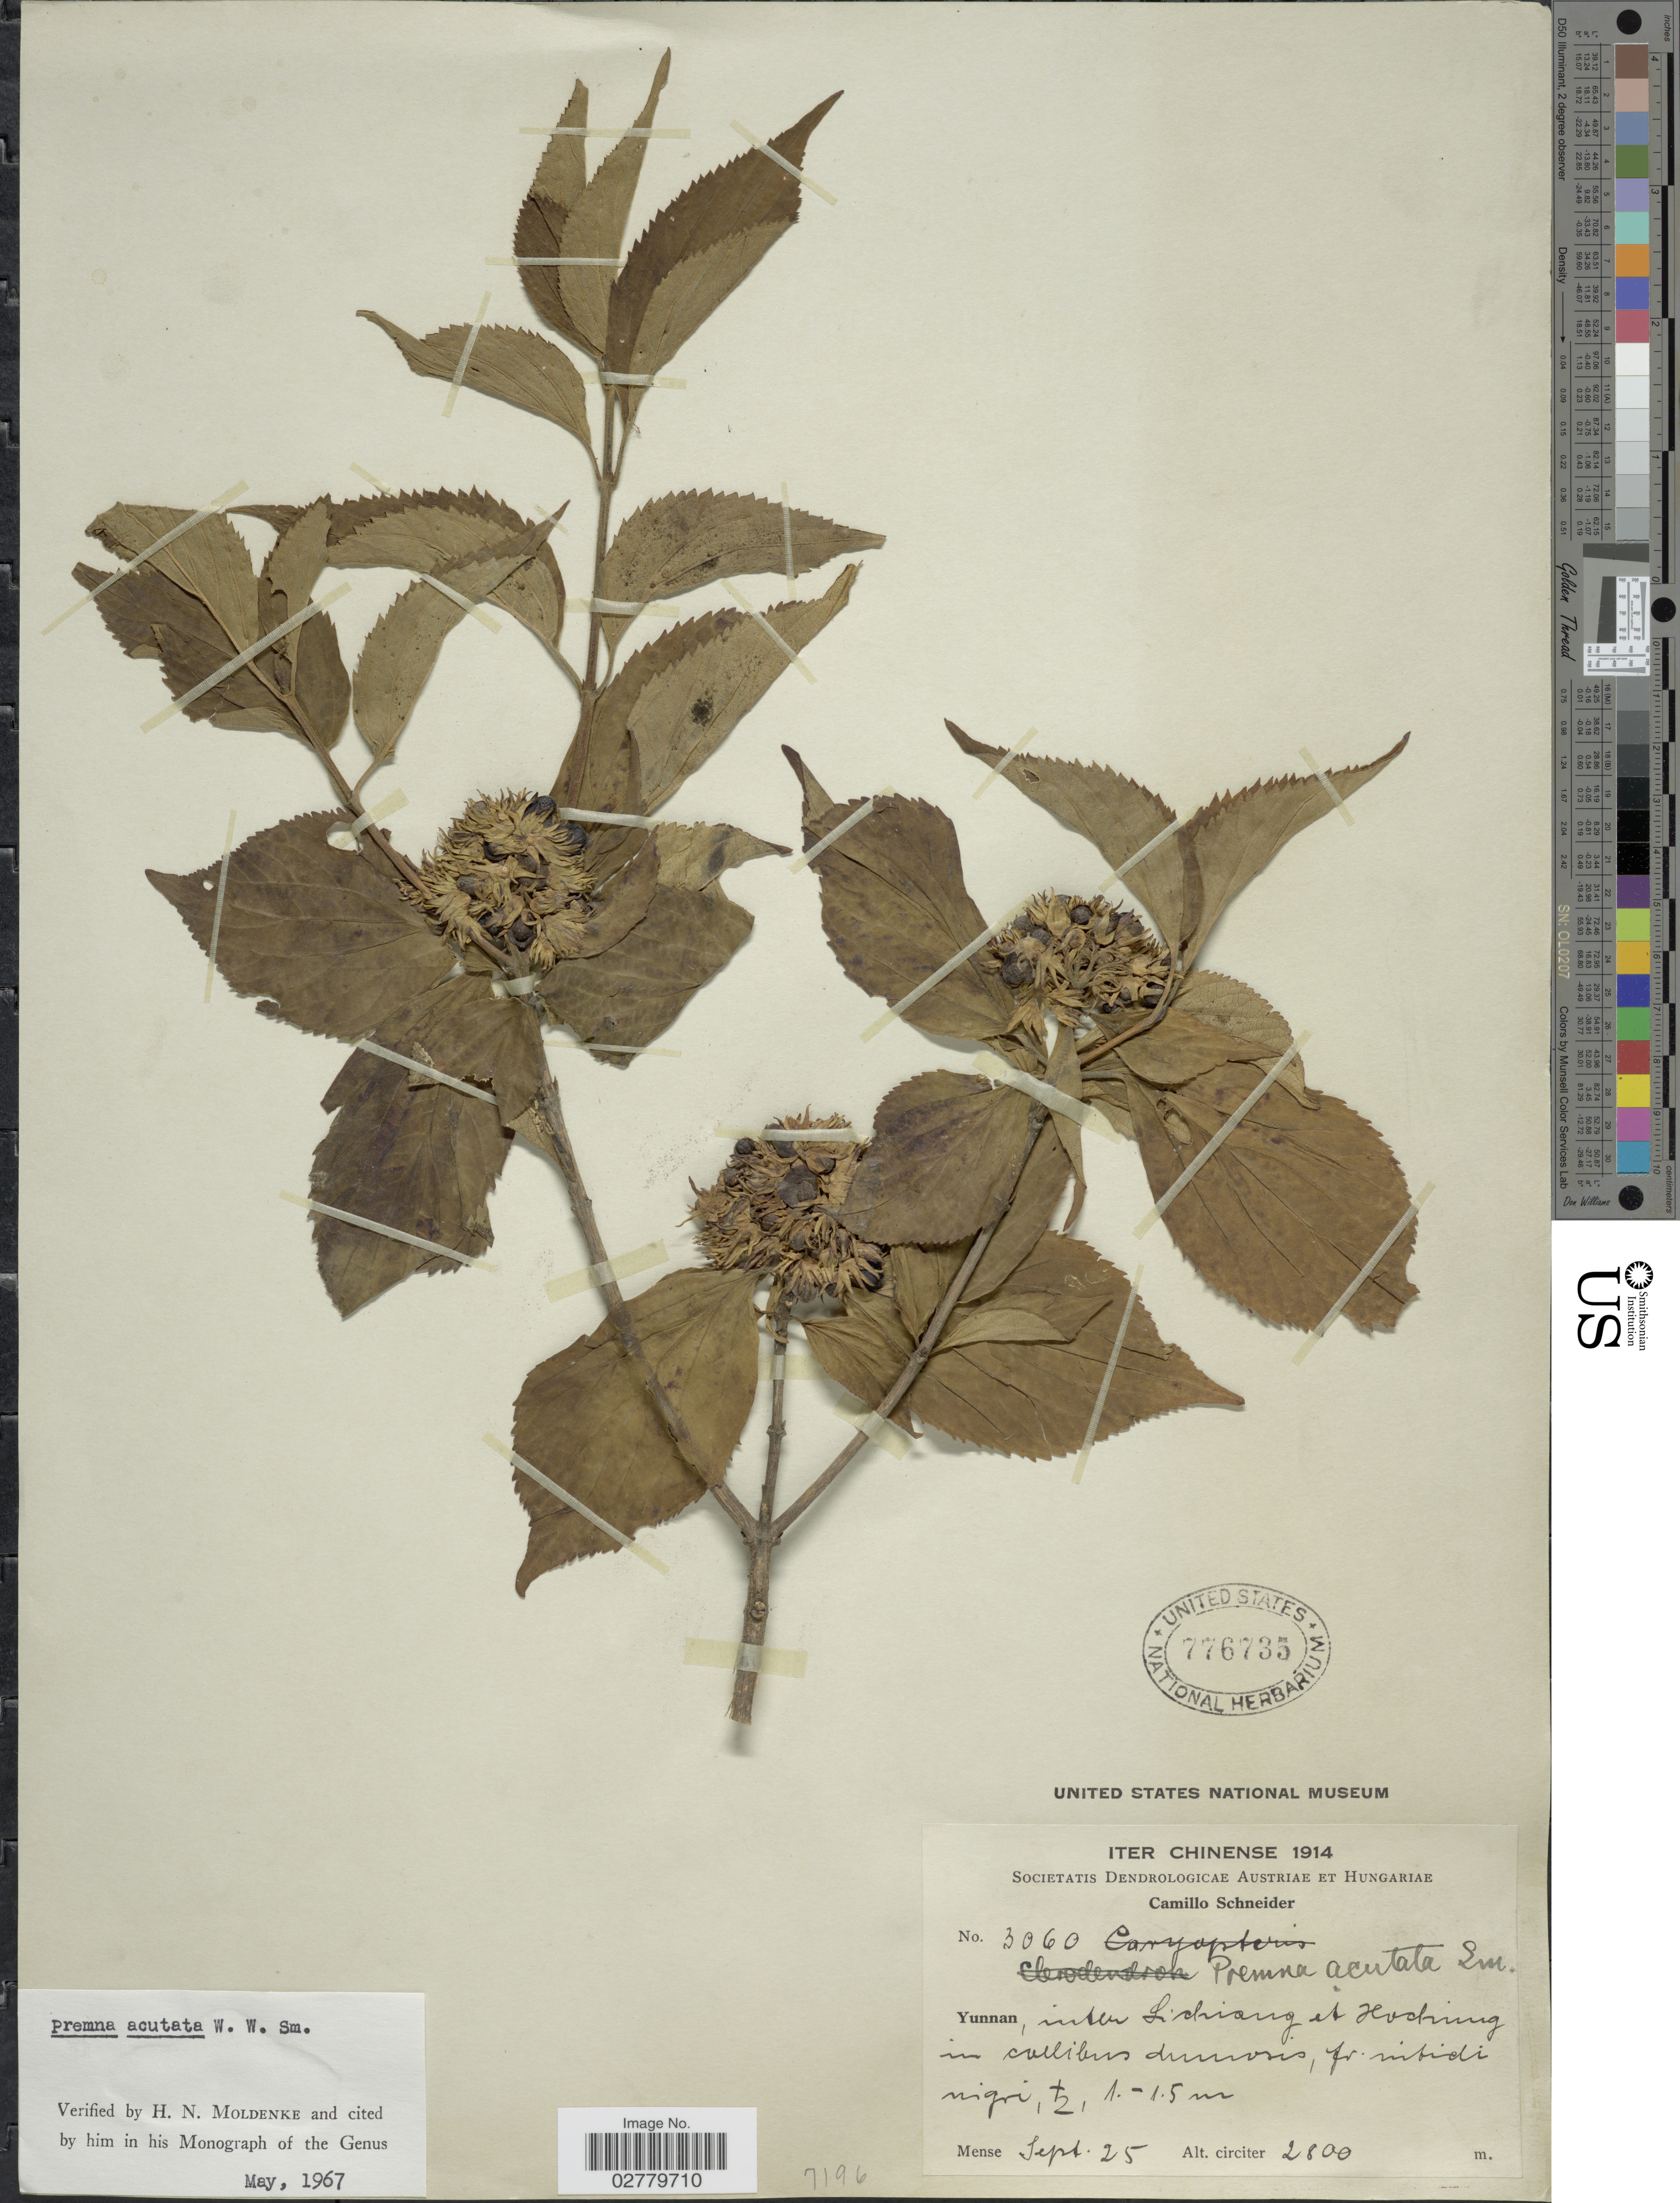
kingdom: Plantae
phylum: Tracheophyta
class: Magnoliopsida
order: Lamiales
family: Lamiaceae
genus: Premna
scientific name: Premna acutata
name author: W.W. Sm.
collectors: C. K. Schneider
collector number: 3060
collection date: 1914-09-25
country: China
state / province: Yunnan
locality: Inter Lichiang et Hoching.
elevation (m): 2800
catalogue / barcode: US 776735